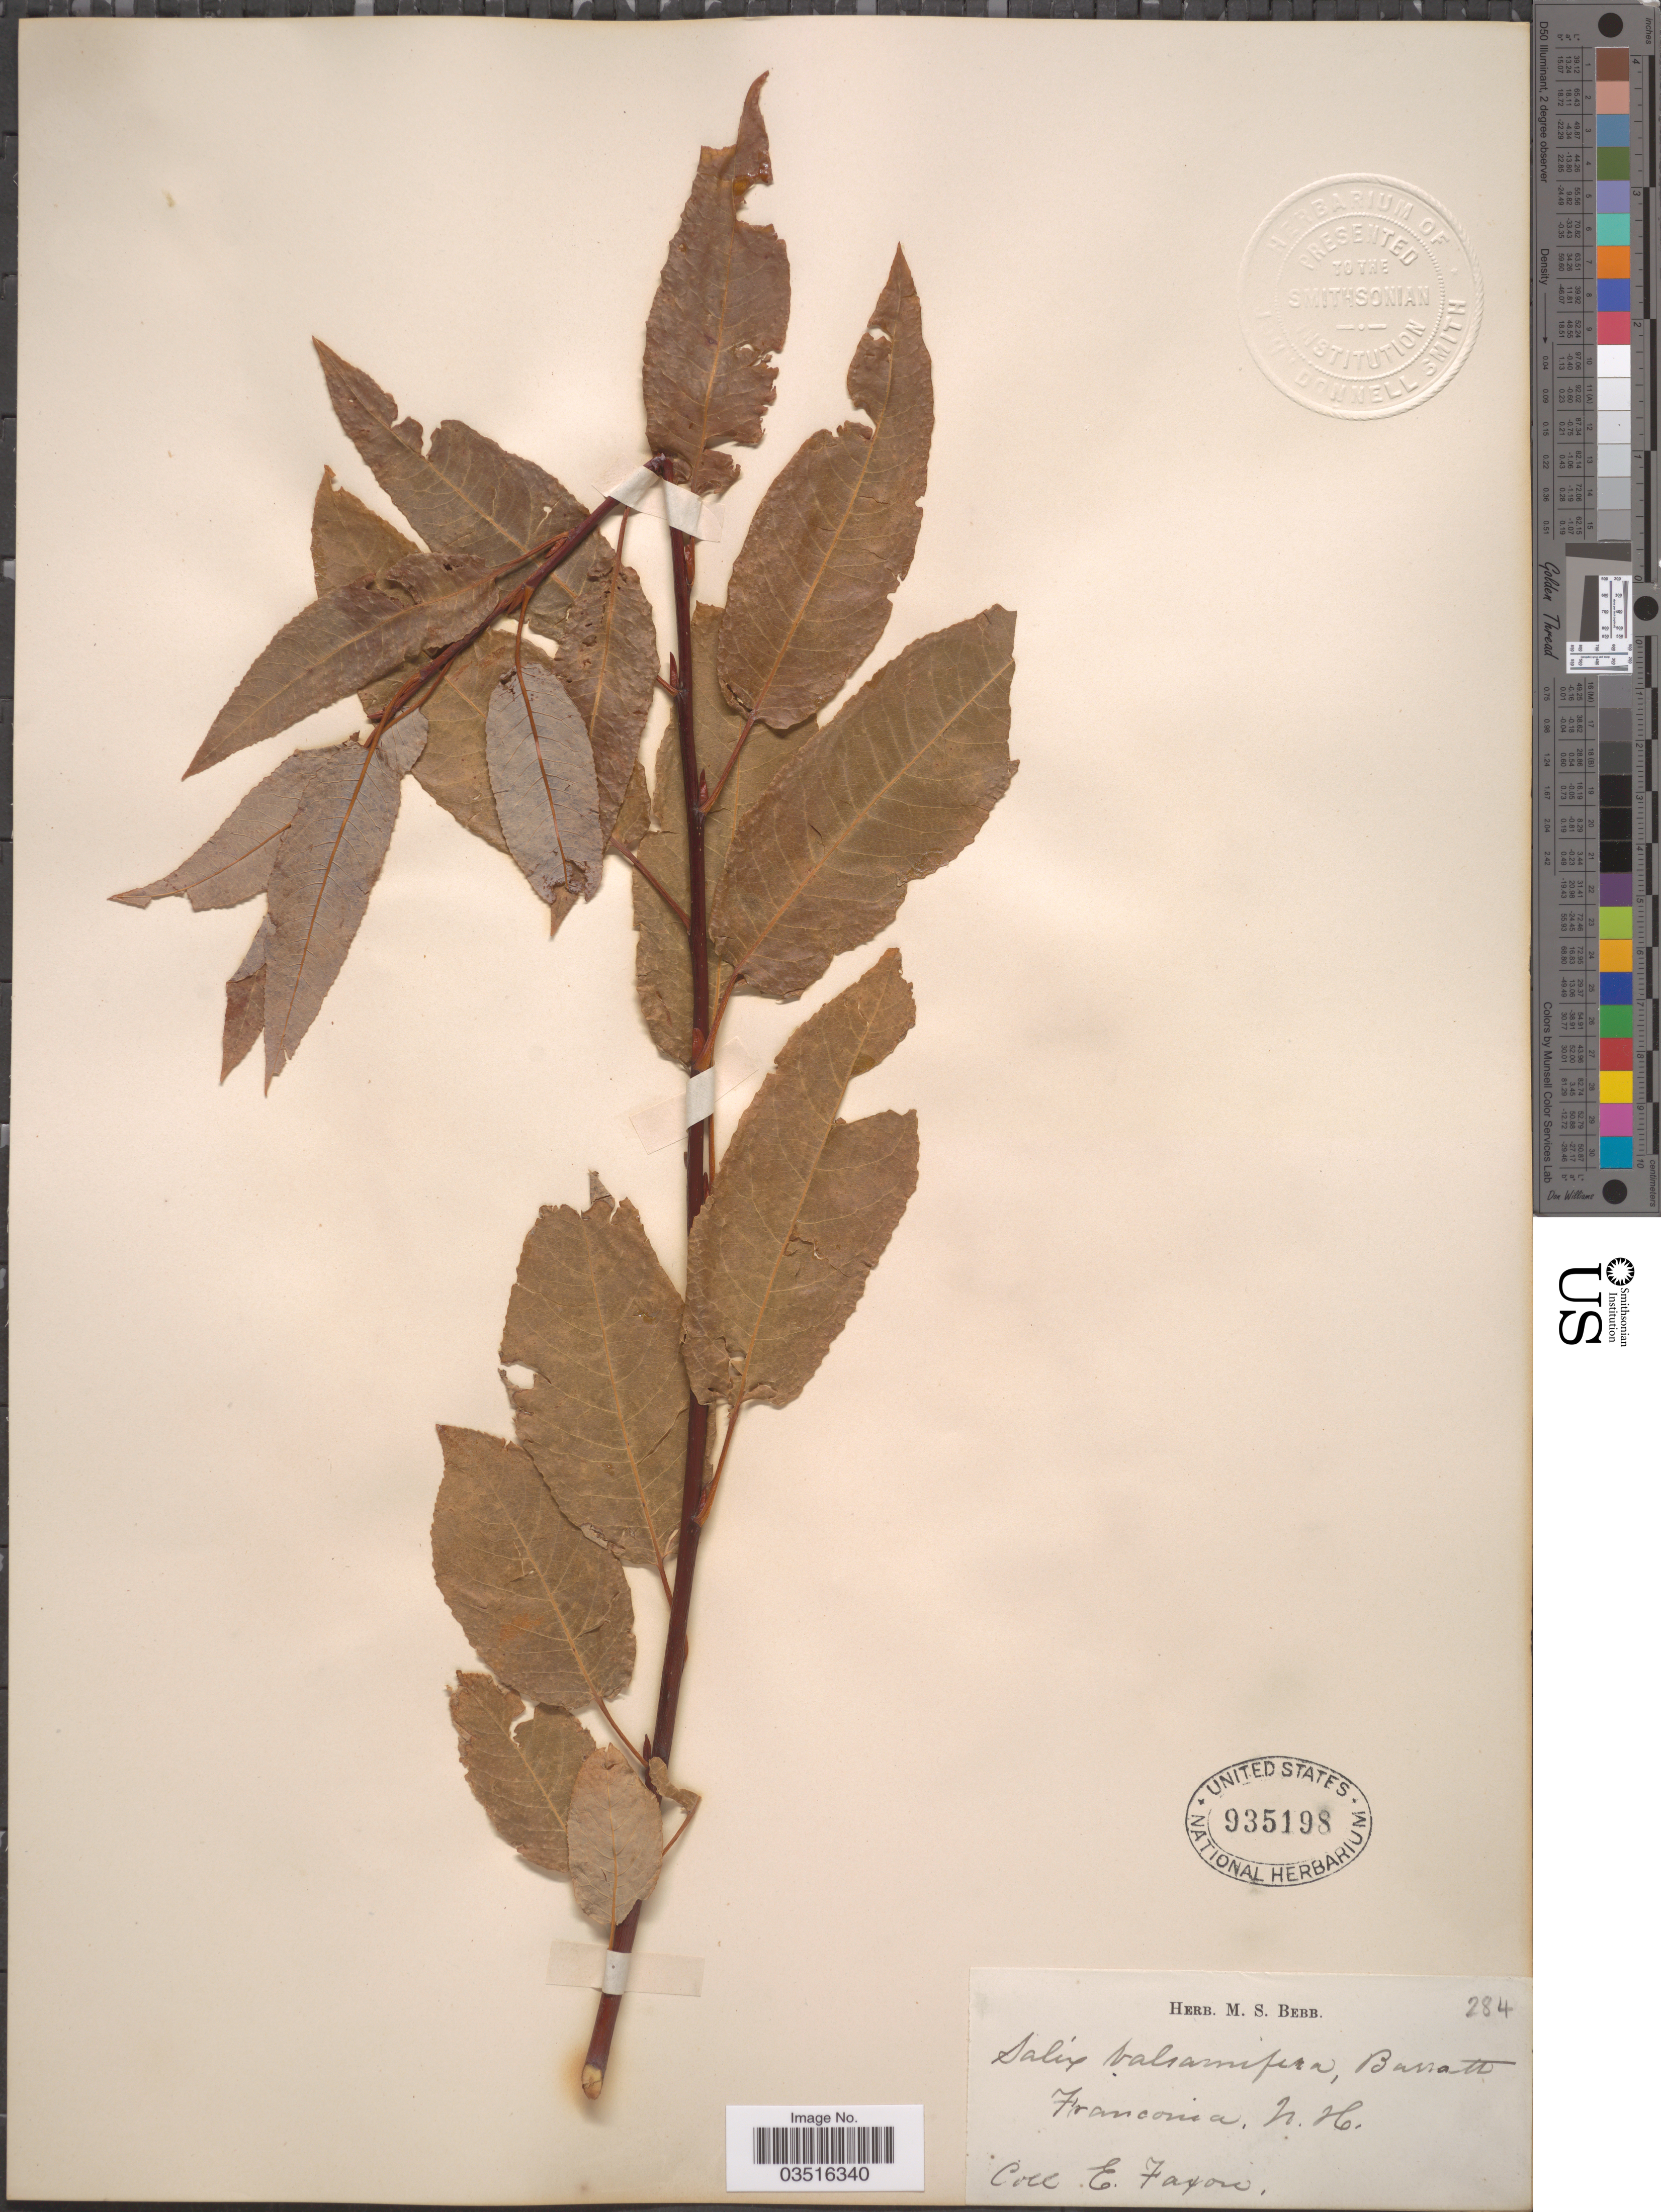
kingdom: Plantae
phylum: Tracheophyta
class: Magnoliopsida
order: Malpighiales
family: Salicaceae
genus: Salix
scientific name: Salix pyrifolia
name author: Ledeb.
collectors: E. Faxon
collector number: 284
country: United States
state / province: New Hampshire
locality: Franconia.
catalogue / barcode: US 935198